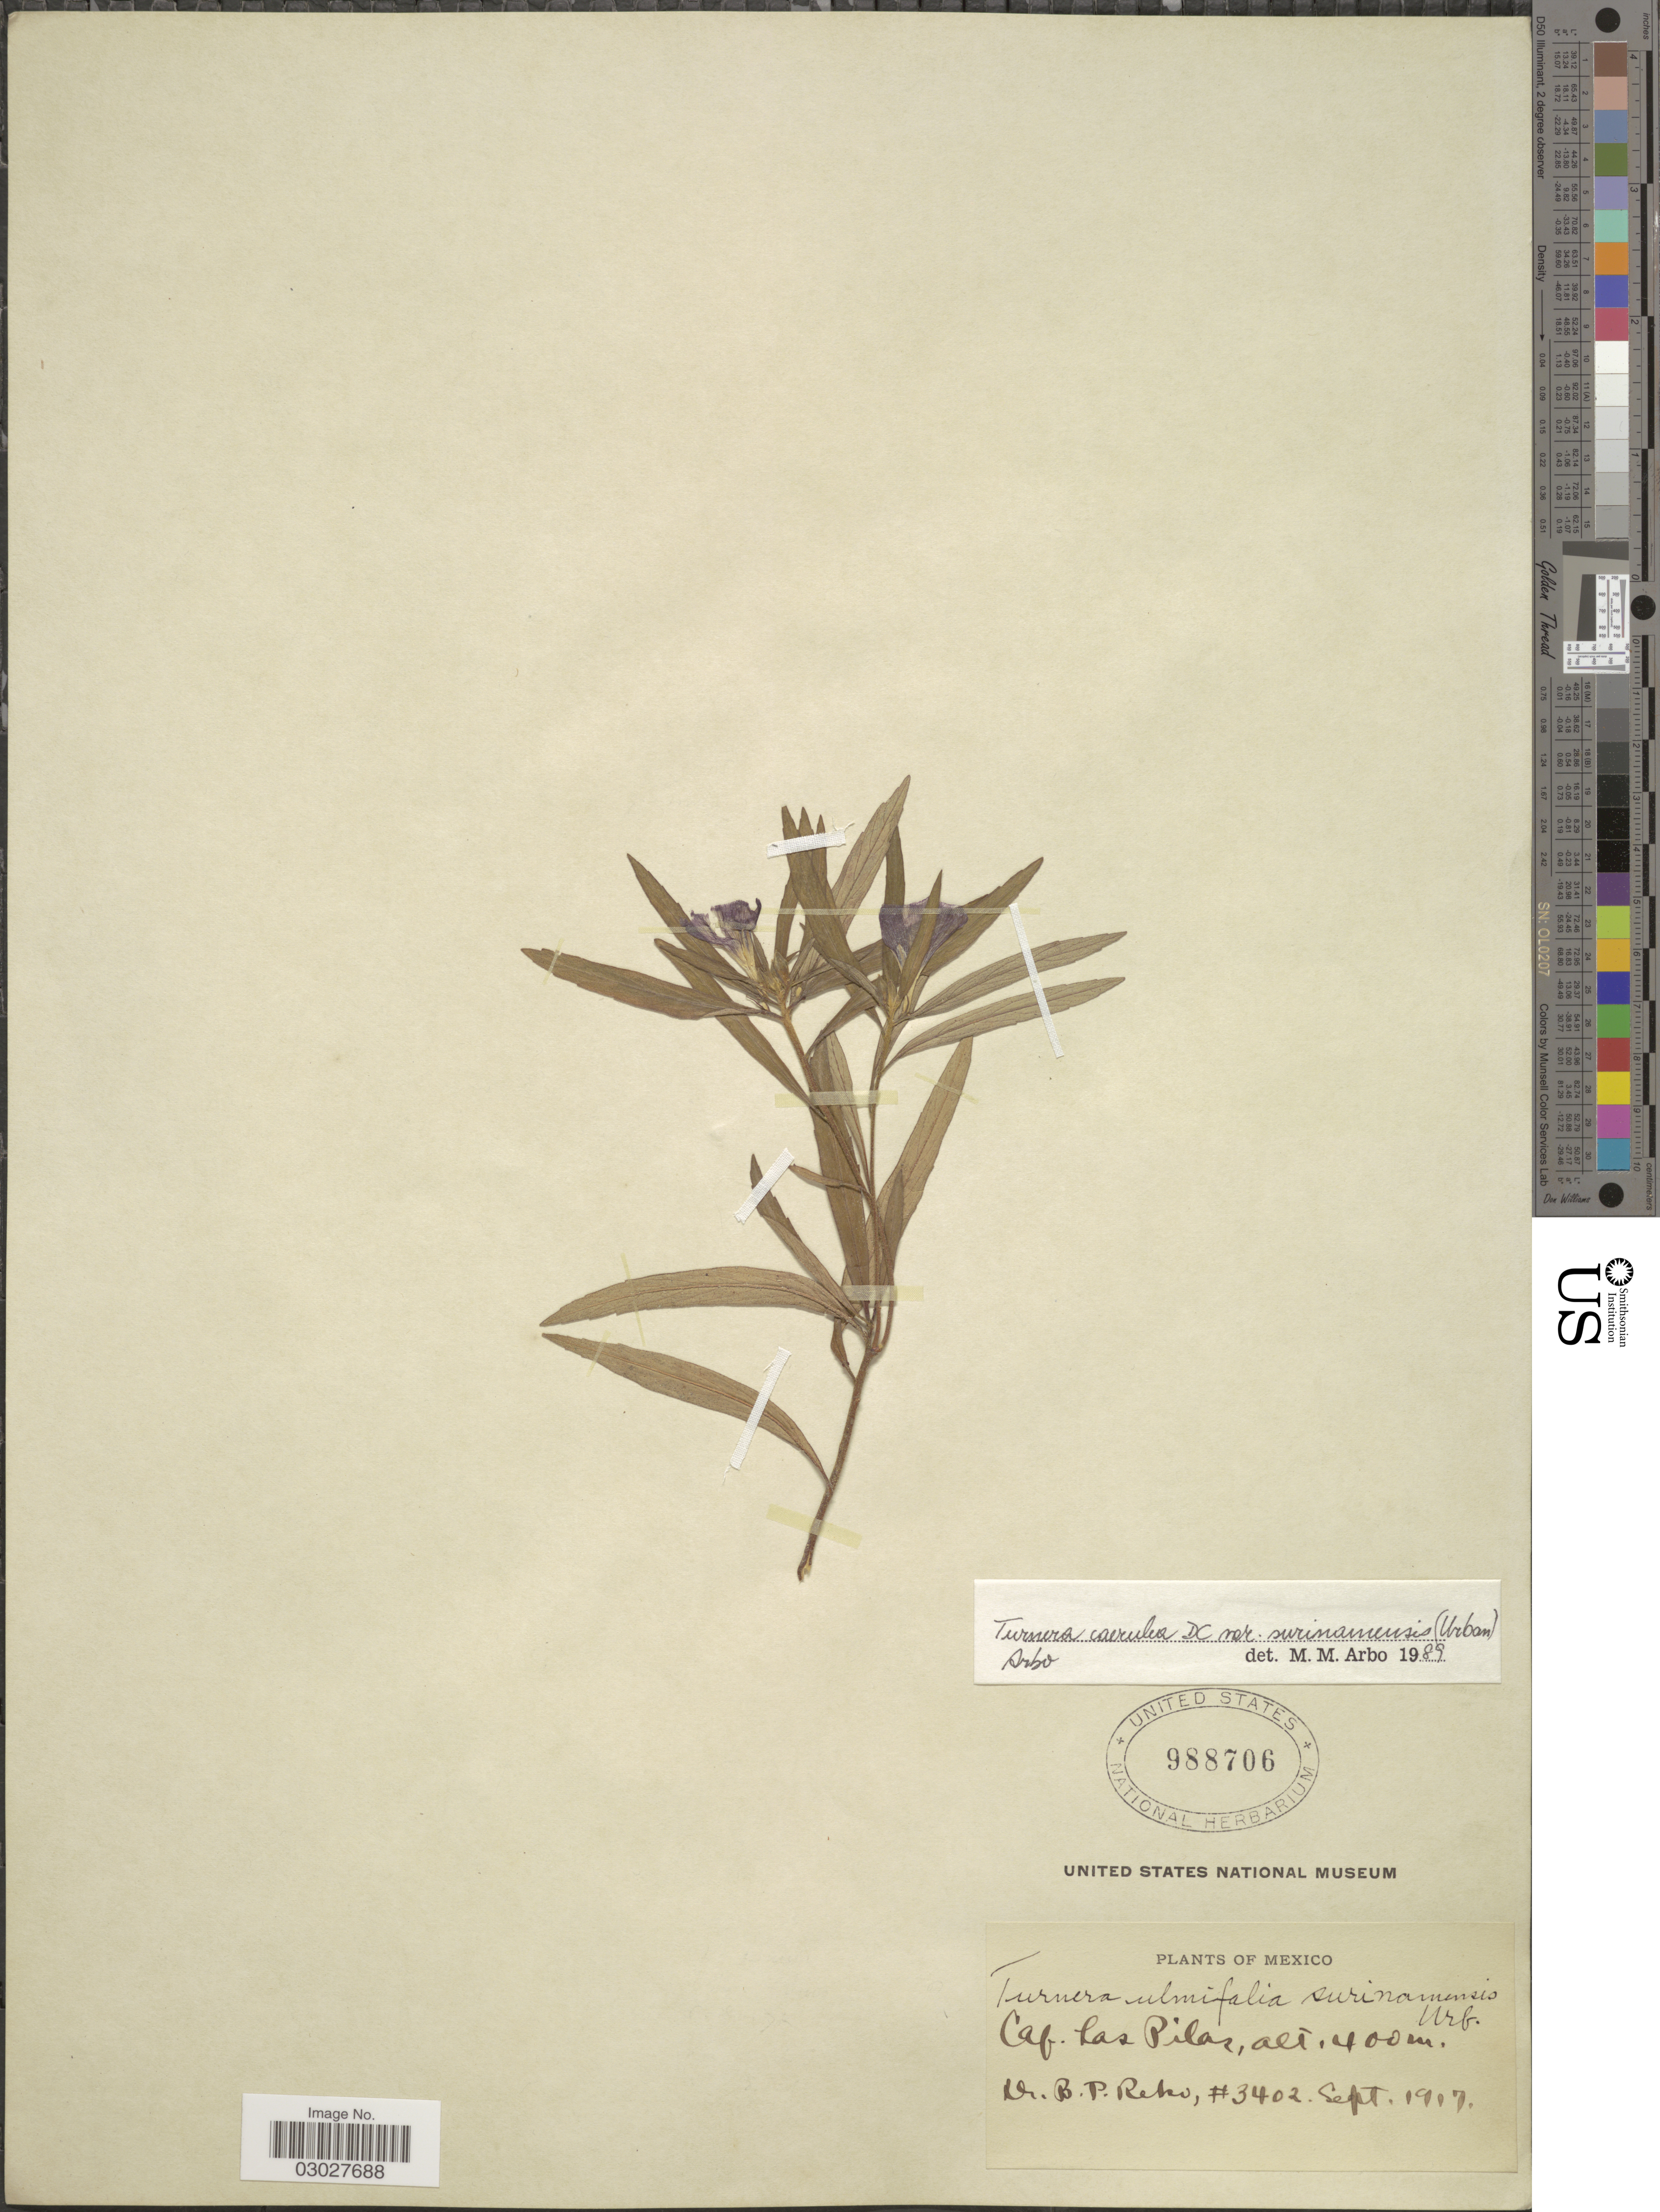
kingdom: Plantae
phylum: Tracheophyta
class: Magnoliopsida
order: Malpighiales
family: Turneraceae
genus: Turnera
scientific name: Turnera caerulea var. surinamensis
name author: (Urb.) Arbo & Fern. Alonso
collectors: B. P. Reko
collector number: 3402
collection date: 1917-09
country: Mexico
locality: Caf. Las Pilas.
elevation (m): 400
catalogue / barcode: US 988706